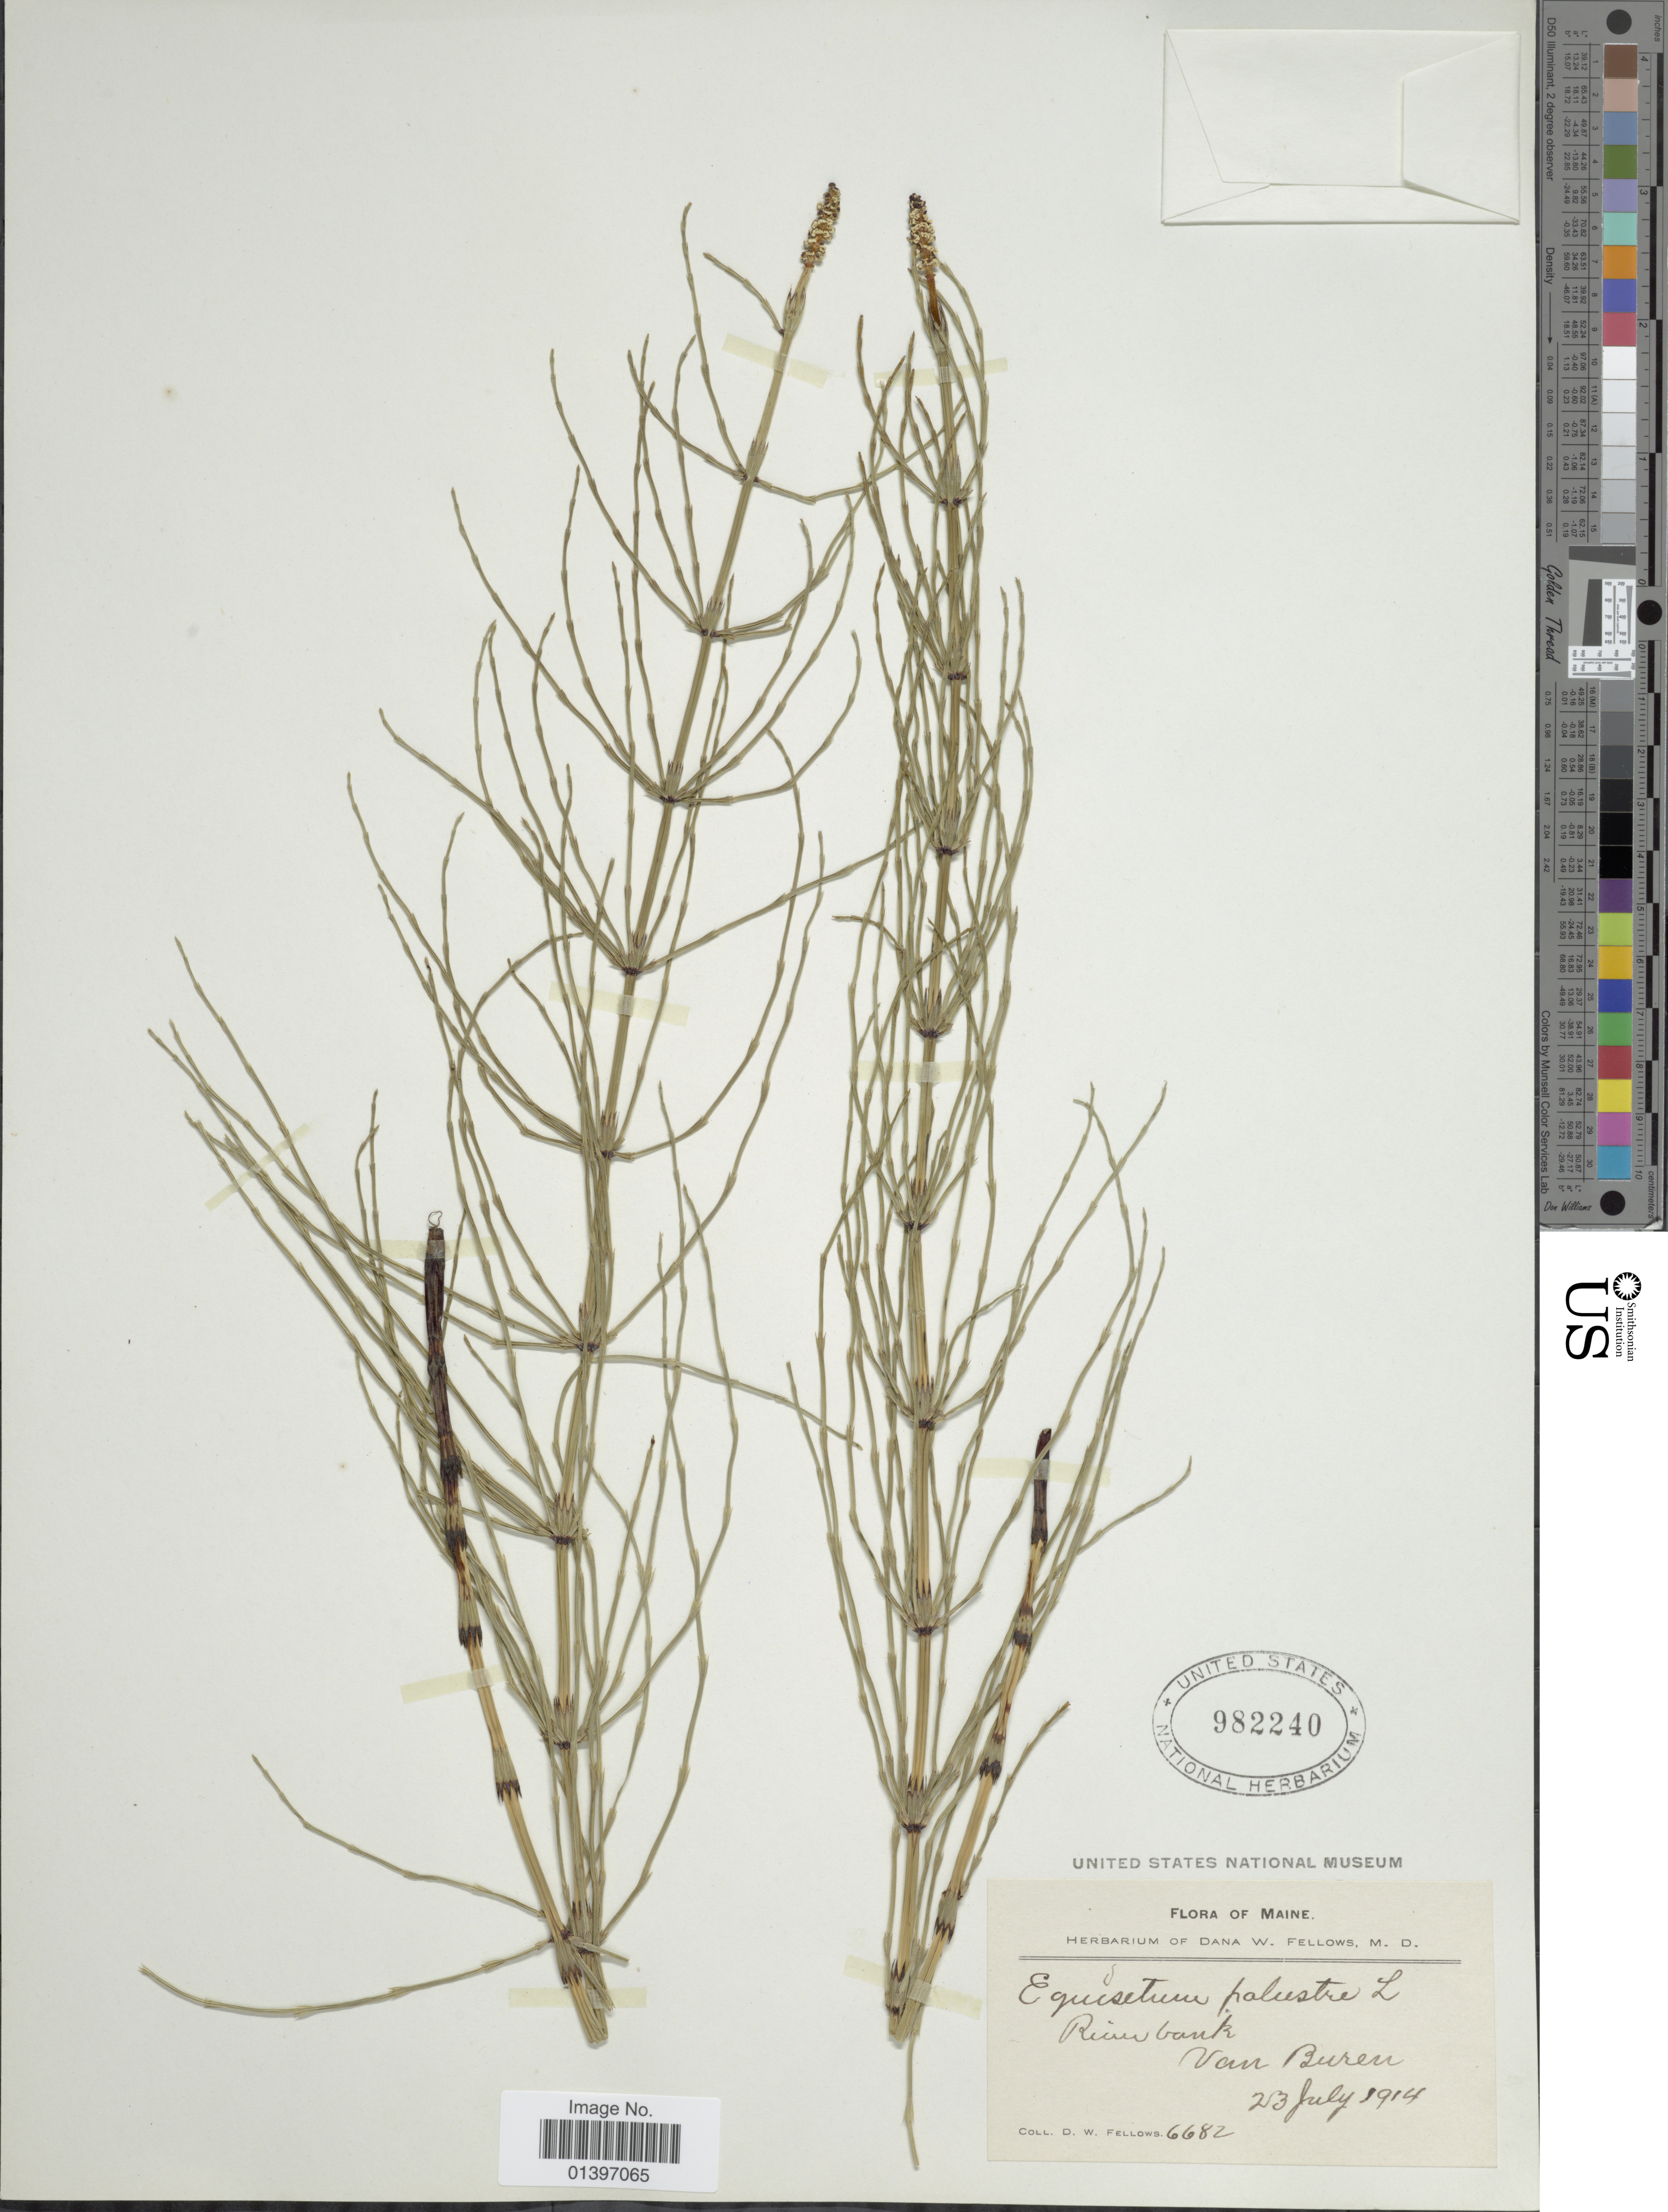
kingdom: Plantae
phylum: Tracheophyta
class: Polypodiopsida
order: Equisetales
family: Equisetaceae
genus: Equisetum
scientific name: Equisetum palustre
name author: L.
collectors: D. W. Fellows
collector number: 6682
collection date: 1914-07-23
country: United States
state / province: Maine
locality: River bank, Van Buren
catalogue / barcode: US 982240